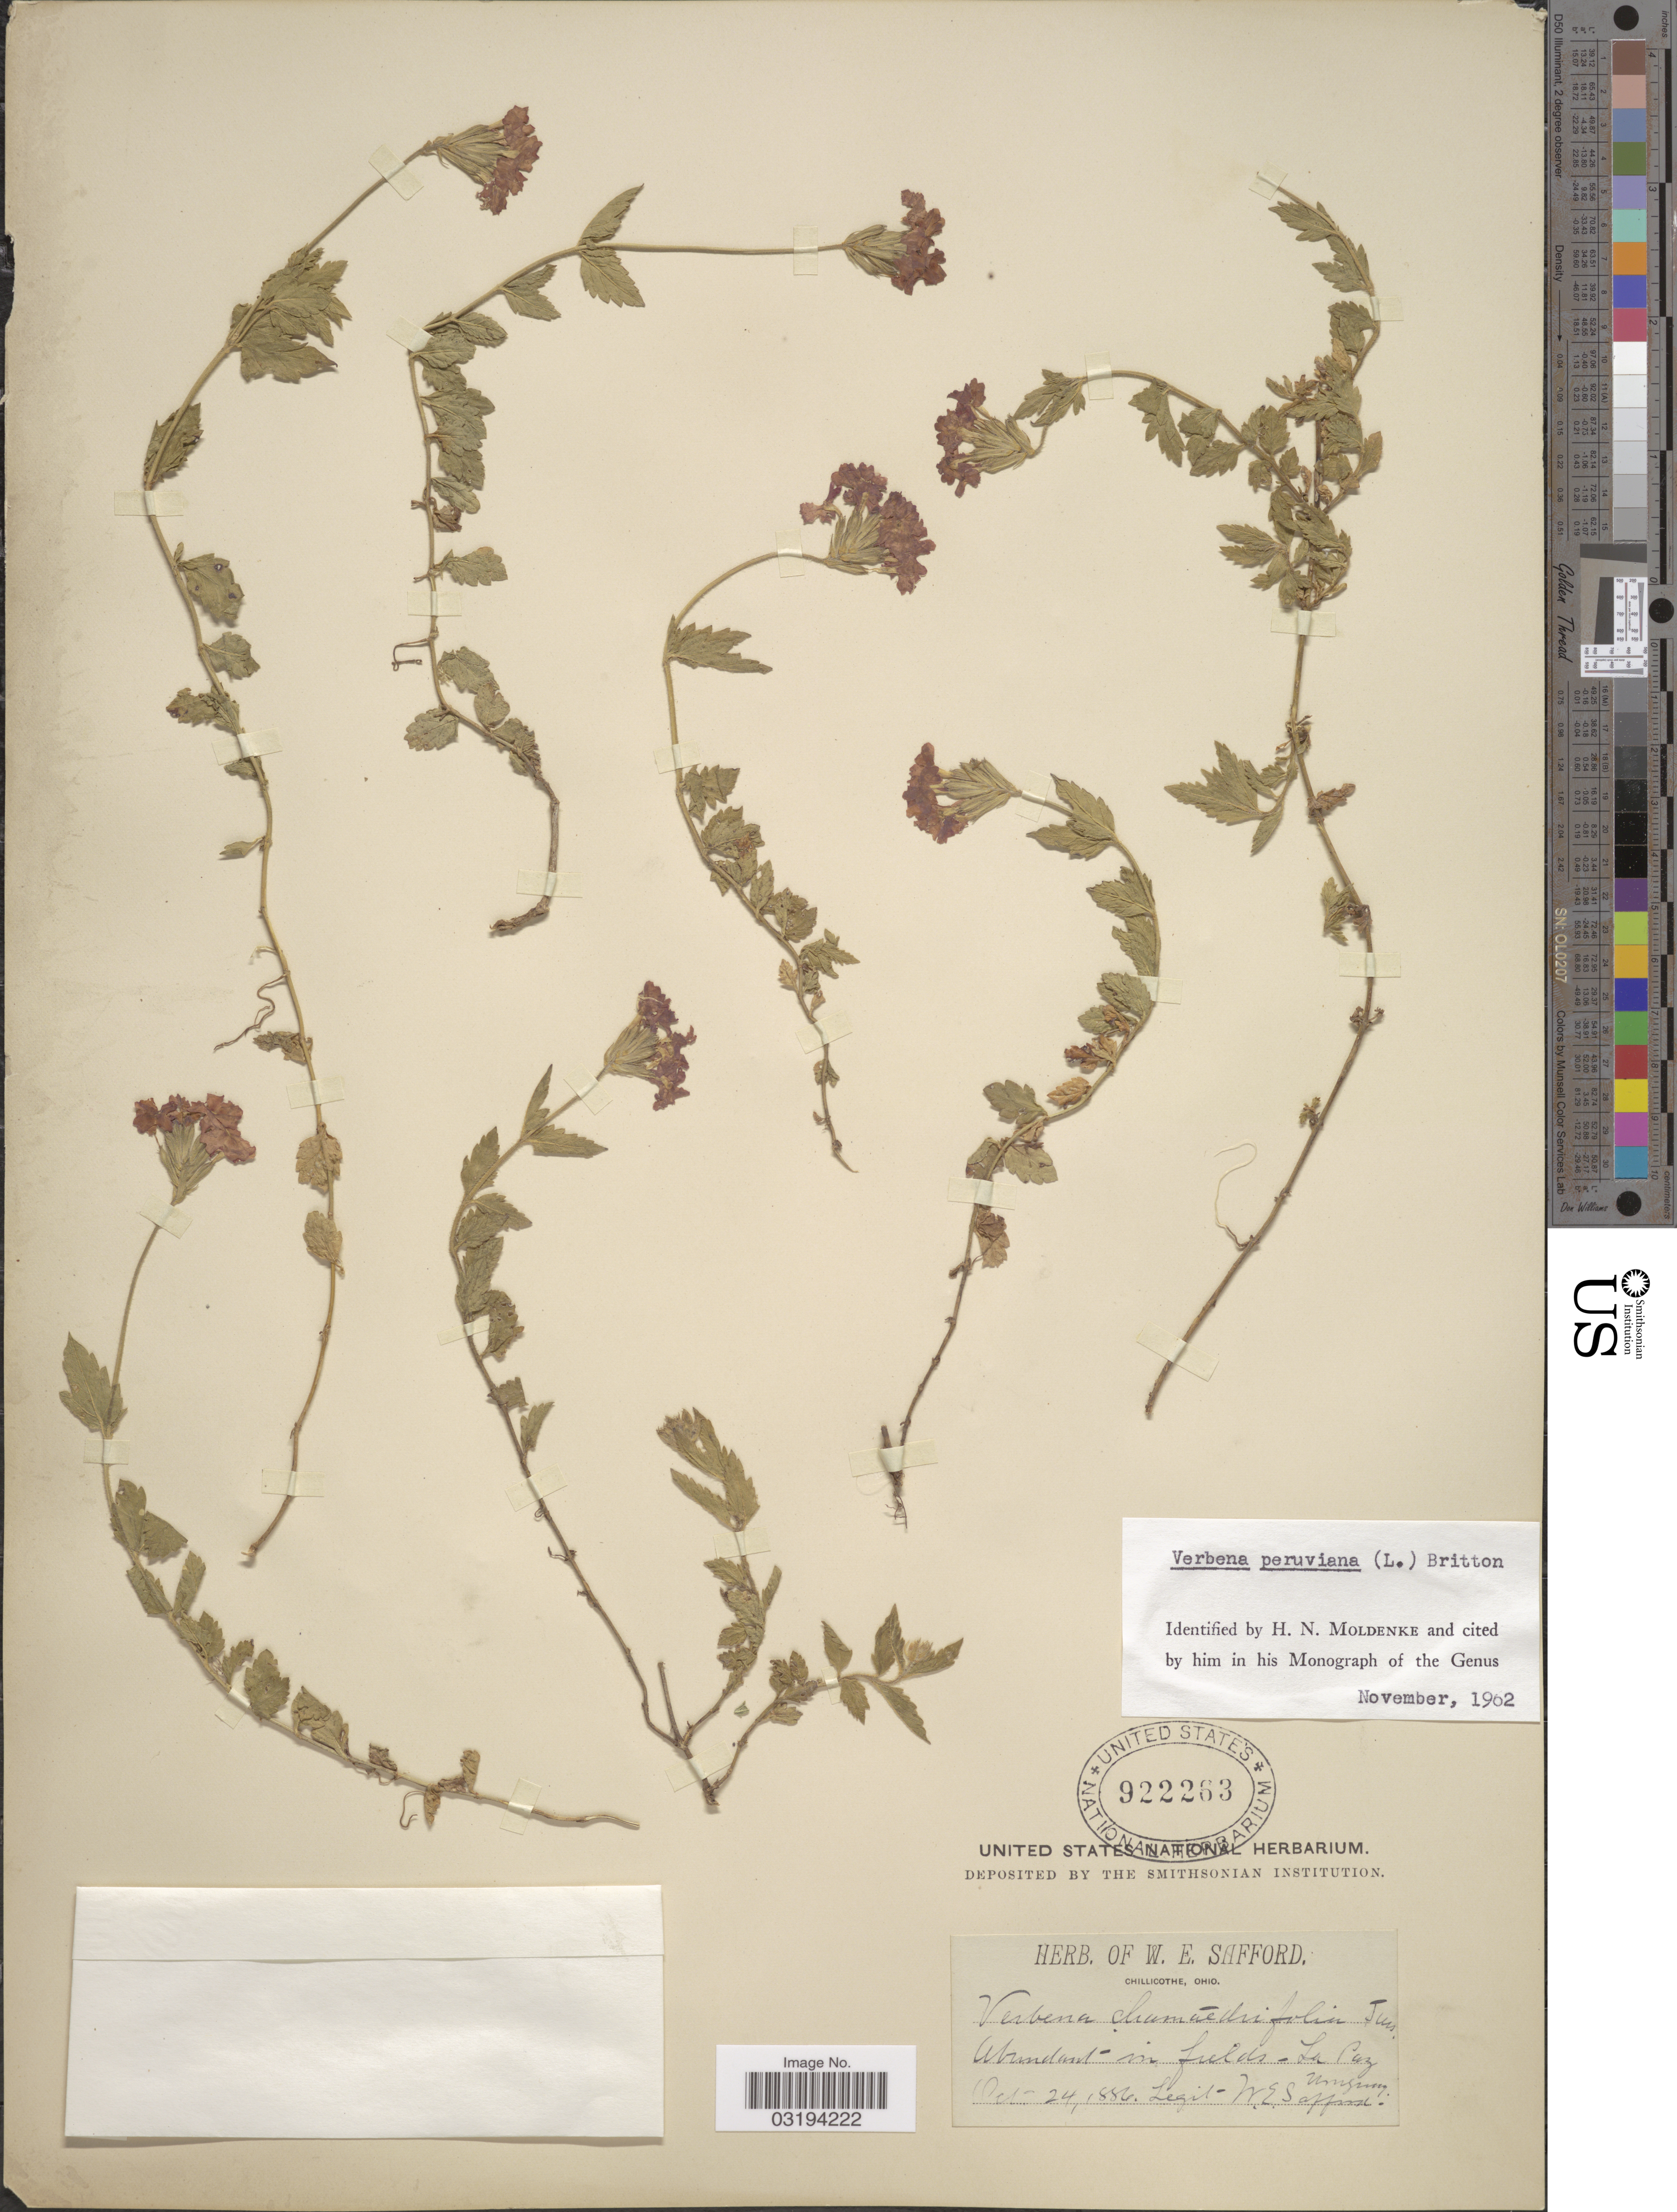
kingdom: Plantae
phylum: Tracheophyta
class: Magnoliopsida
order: Lamiales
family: Verbenaceae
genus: Verbena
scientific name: Verbena peruviana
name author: (L.) Britton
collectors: W. E. Safford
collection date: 1886-10-24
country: Uruguay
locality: La Paz.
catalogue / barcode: US 922263